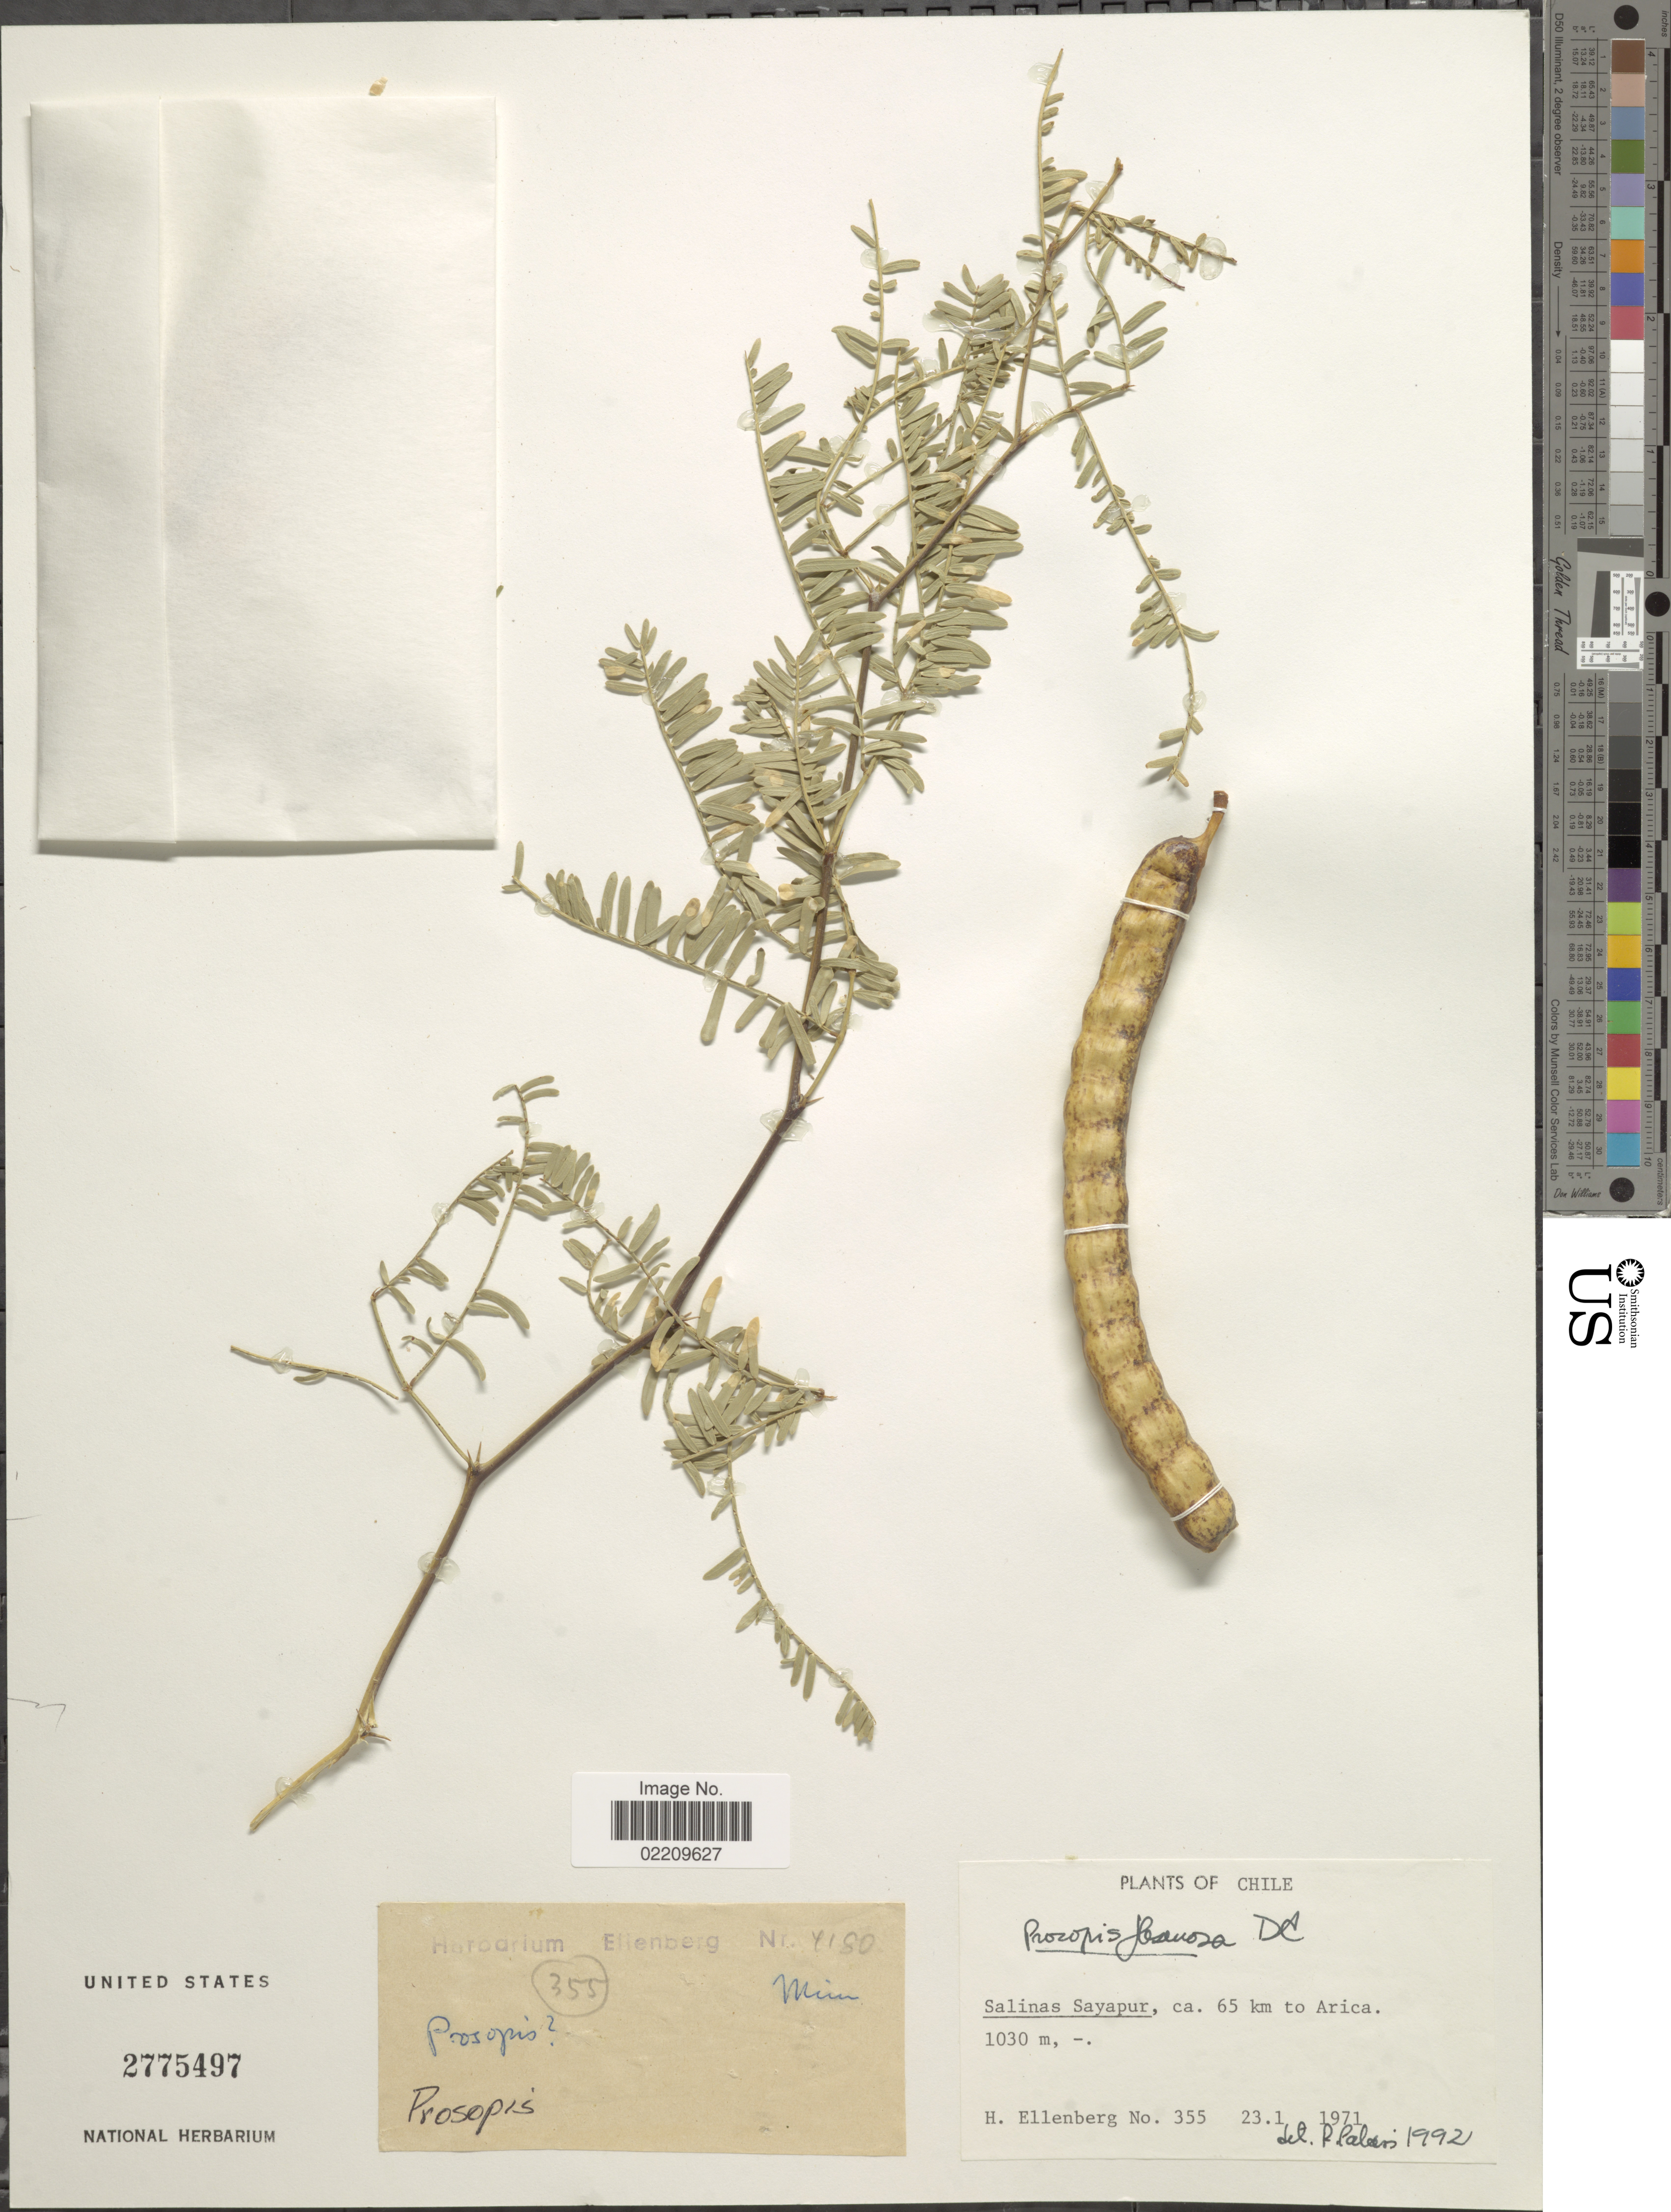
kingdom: Plantae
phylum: Tracheophyta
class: Magnoliopsida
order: Fabales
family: Fabaceae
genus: Neltuma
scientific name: Neltuma flexuosa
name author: (DC.) C. E. Hughes & G.P. Lewis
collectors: H. Ellenberg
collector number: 355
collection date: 1971-01-23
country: Chile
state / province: Arica y Parinacota (XV)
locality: Salinas Sayapur, ca. 65 km to Arica.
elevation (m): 1030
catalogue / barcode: US 2775497